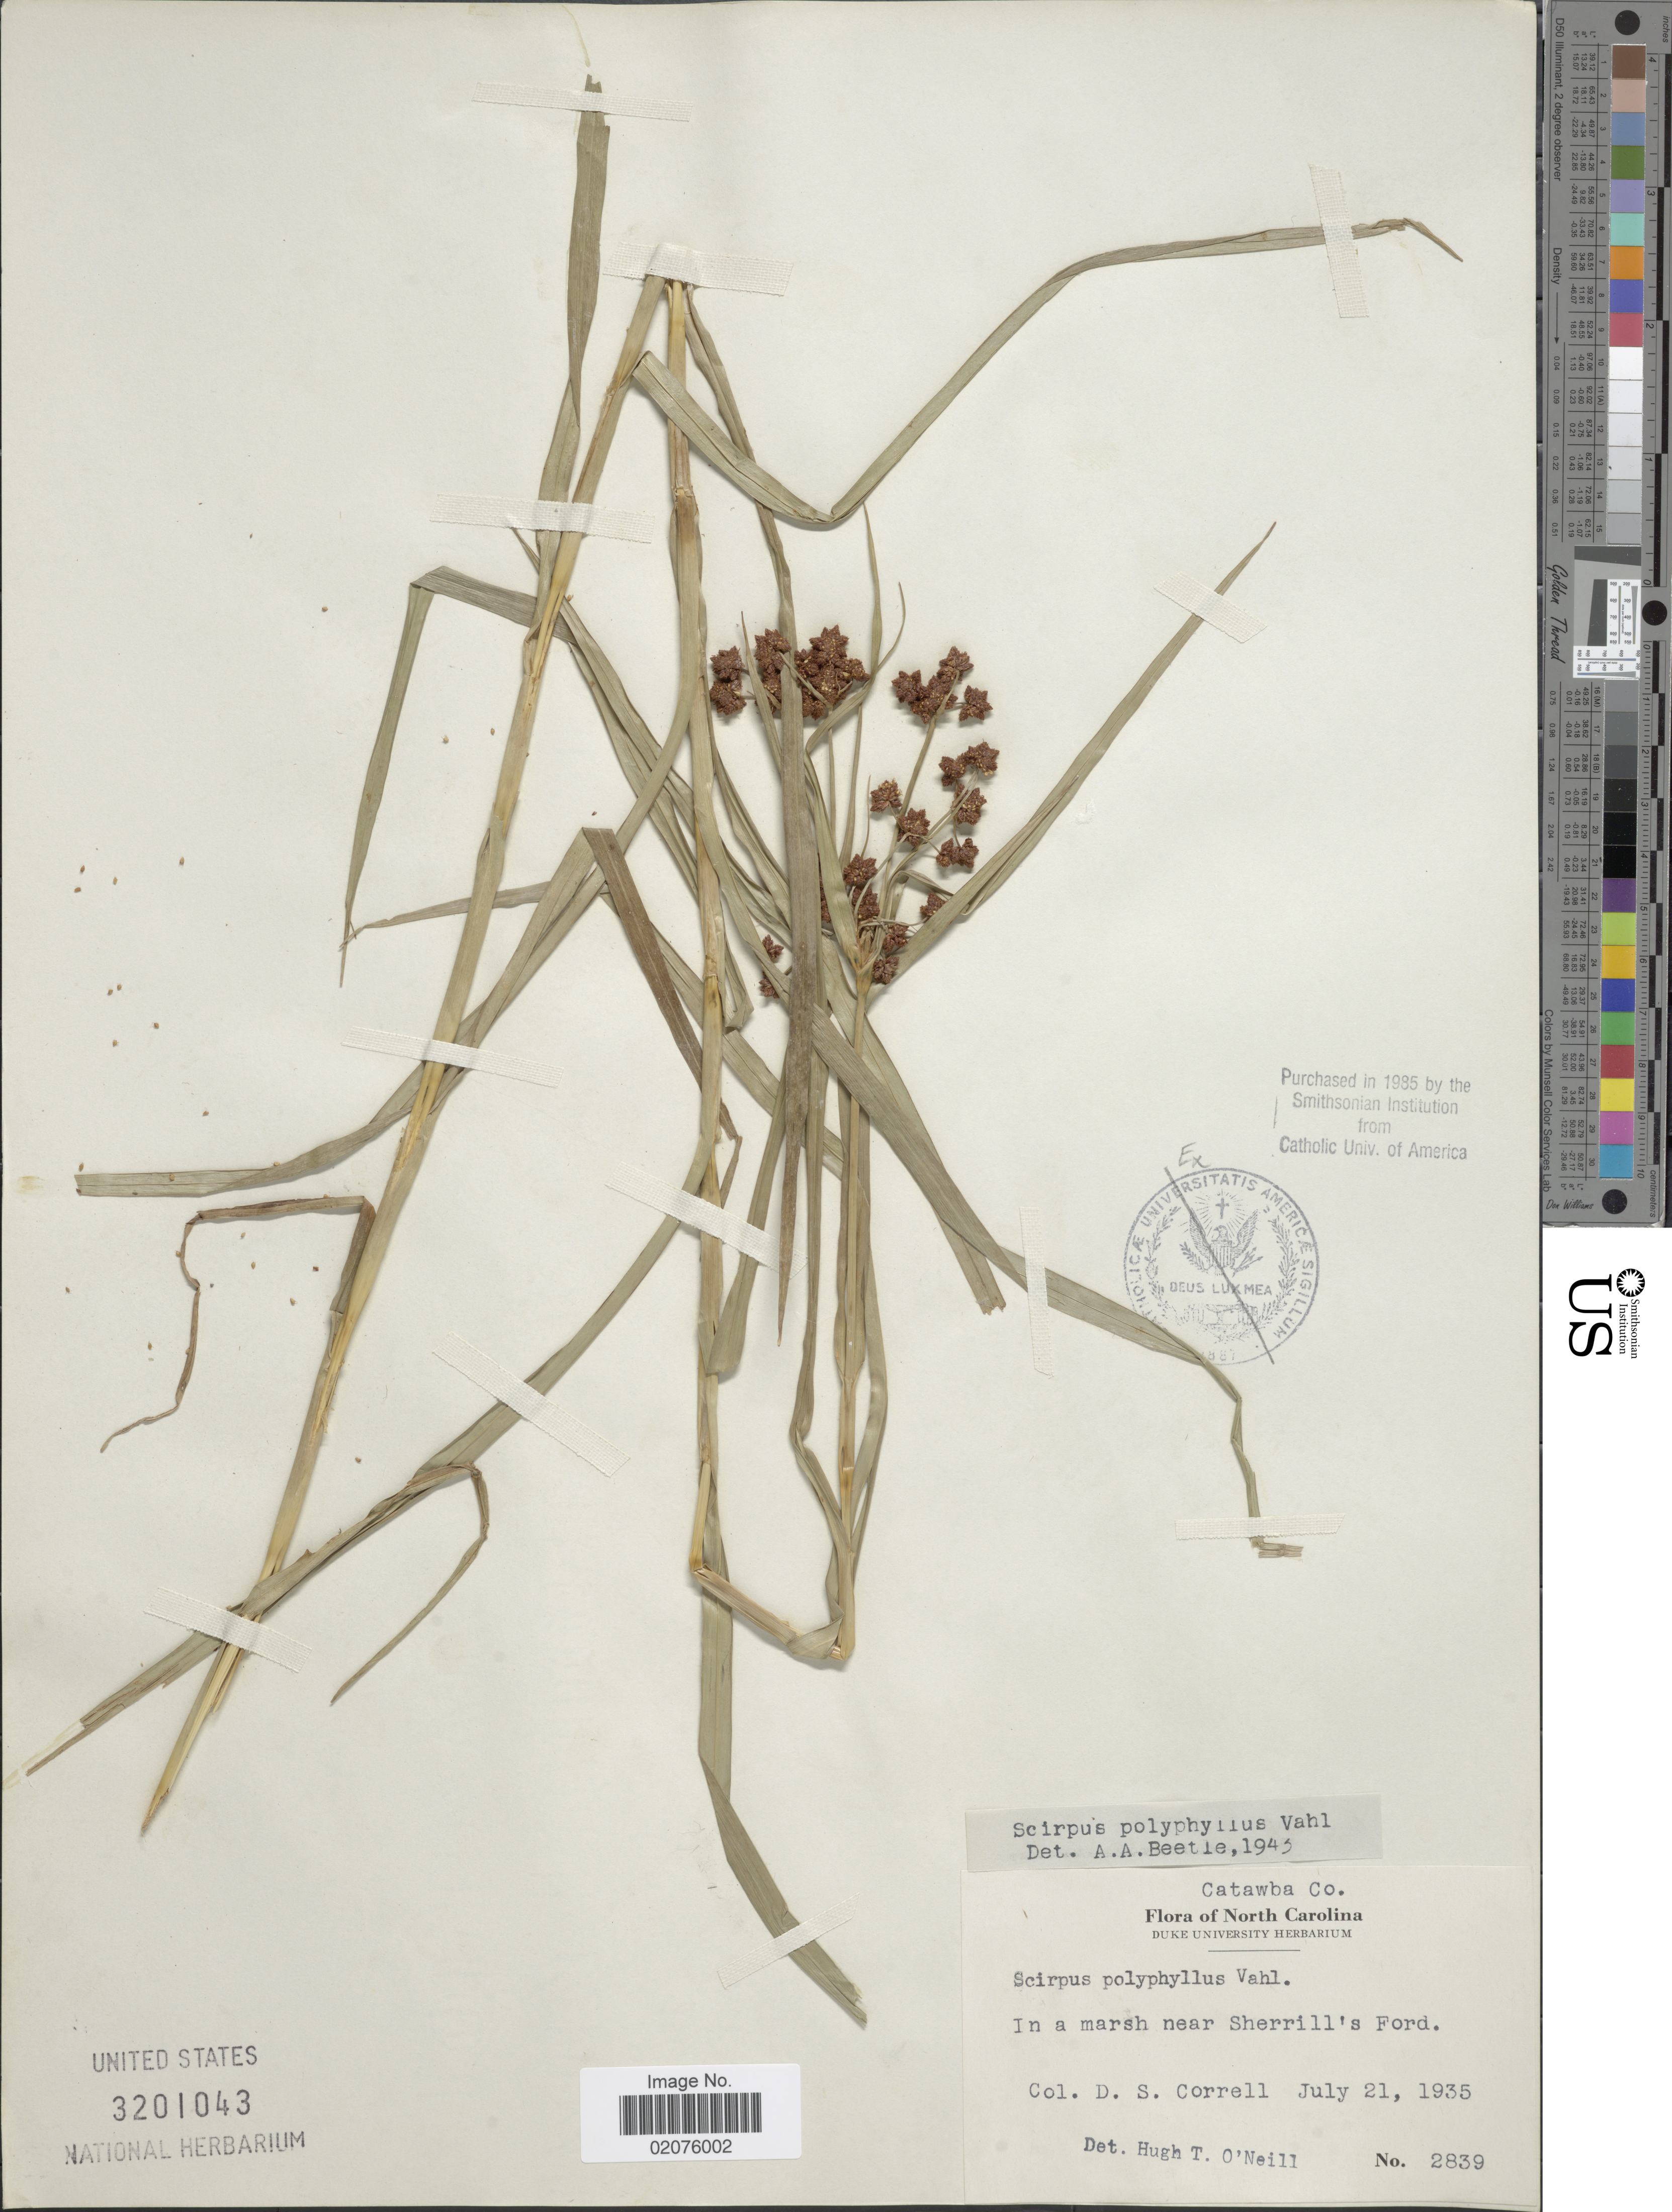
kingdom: Plantae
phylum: Tracheophyta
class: Liliopsida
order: Poales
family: Cyperaceae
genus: Scirpus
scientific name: Scirpus polyphyllus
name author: Vahl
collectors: D. S. Correll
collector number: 2839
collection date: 1935-07-21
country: United States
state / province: North Carolina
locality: Catawba Co. Near Sherrill's Ford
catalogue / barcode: US 3201043